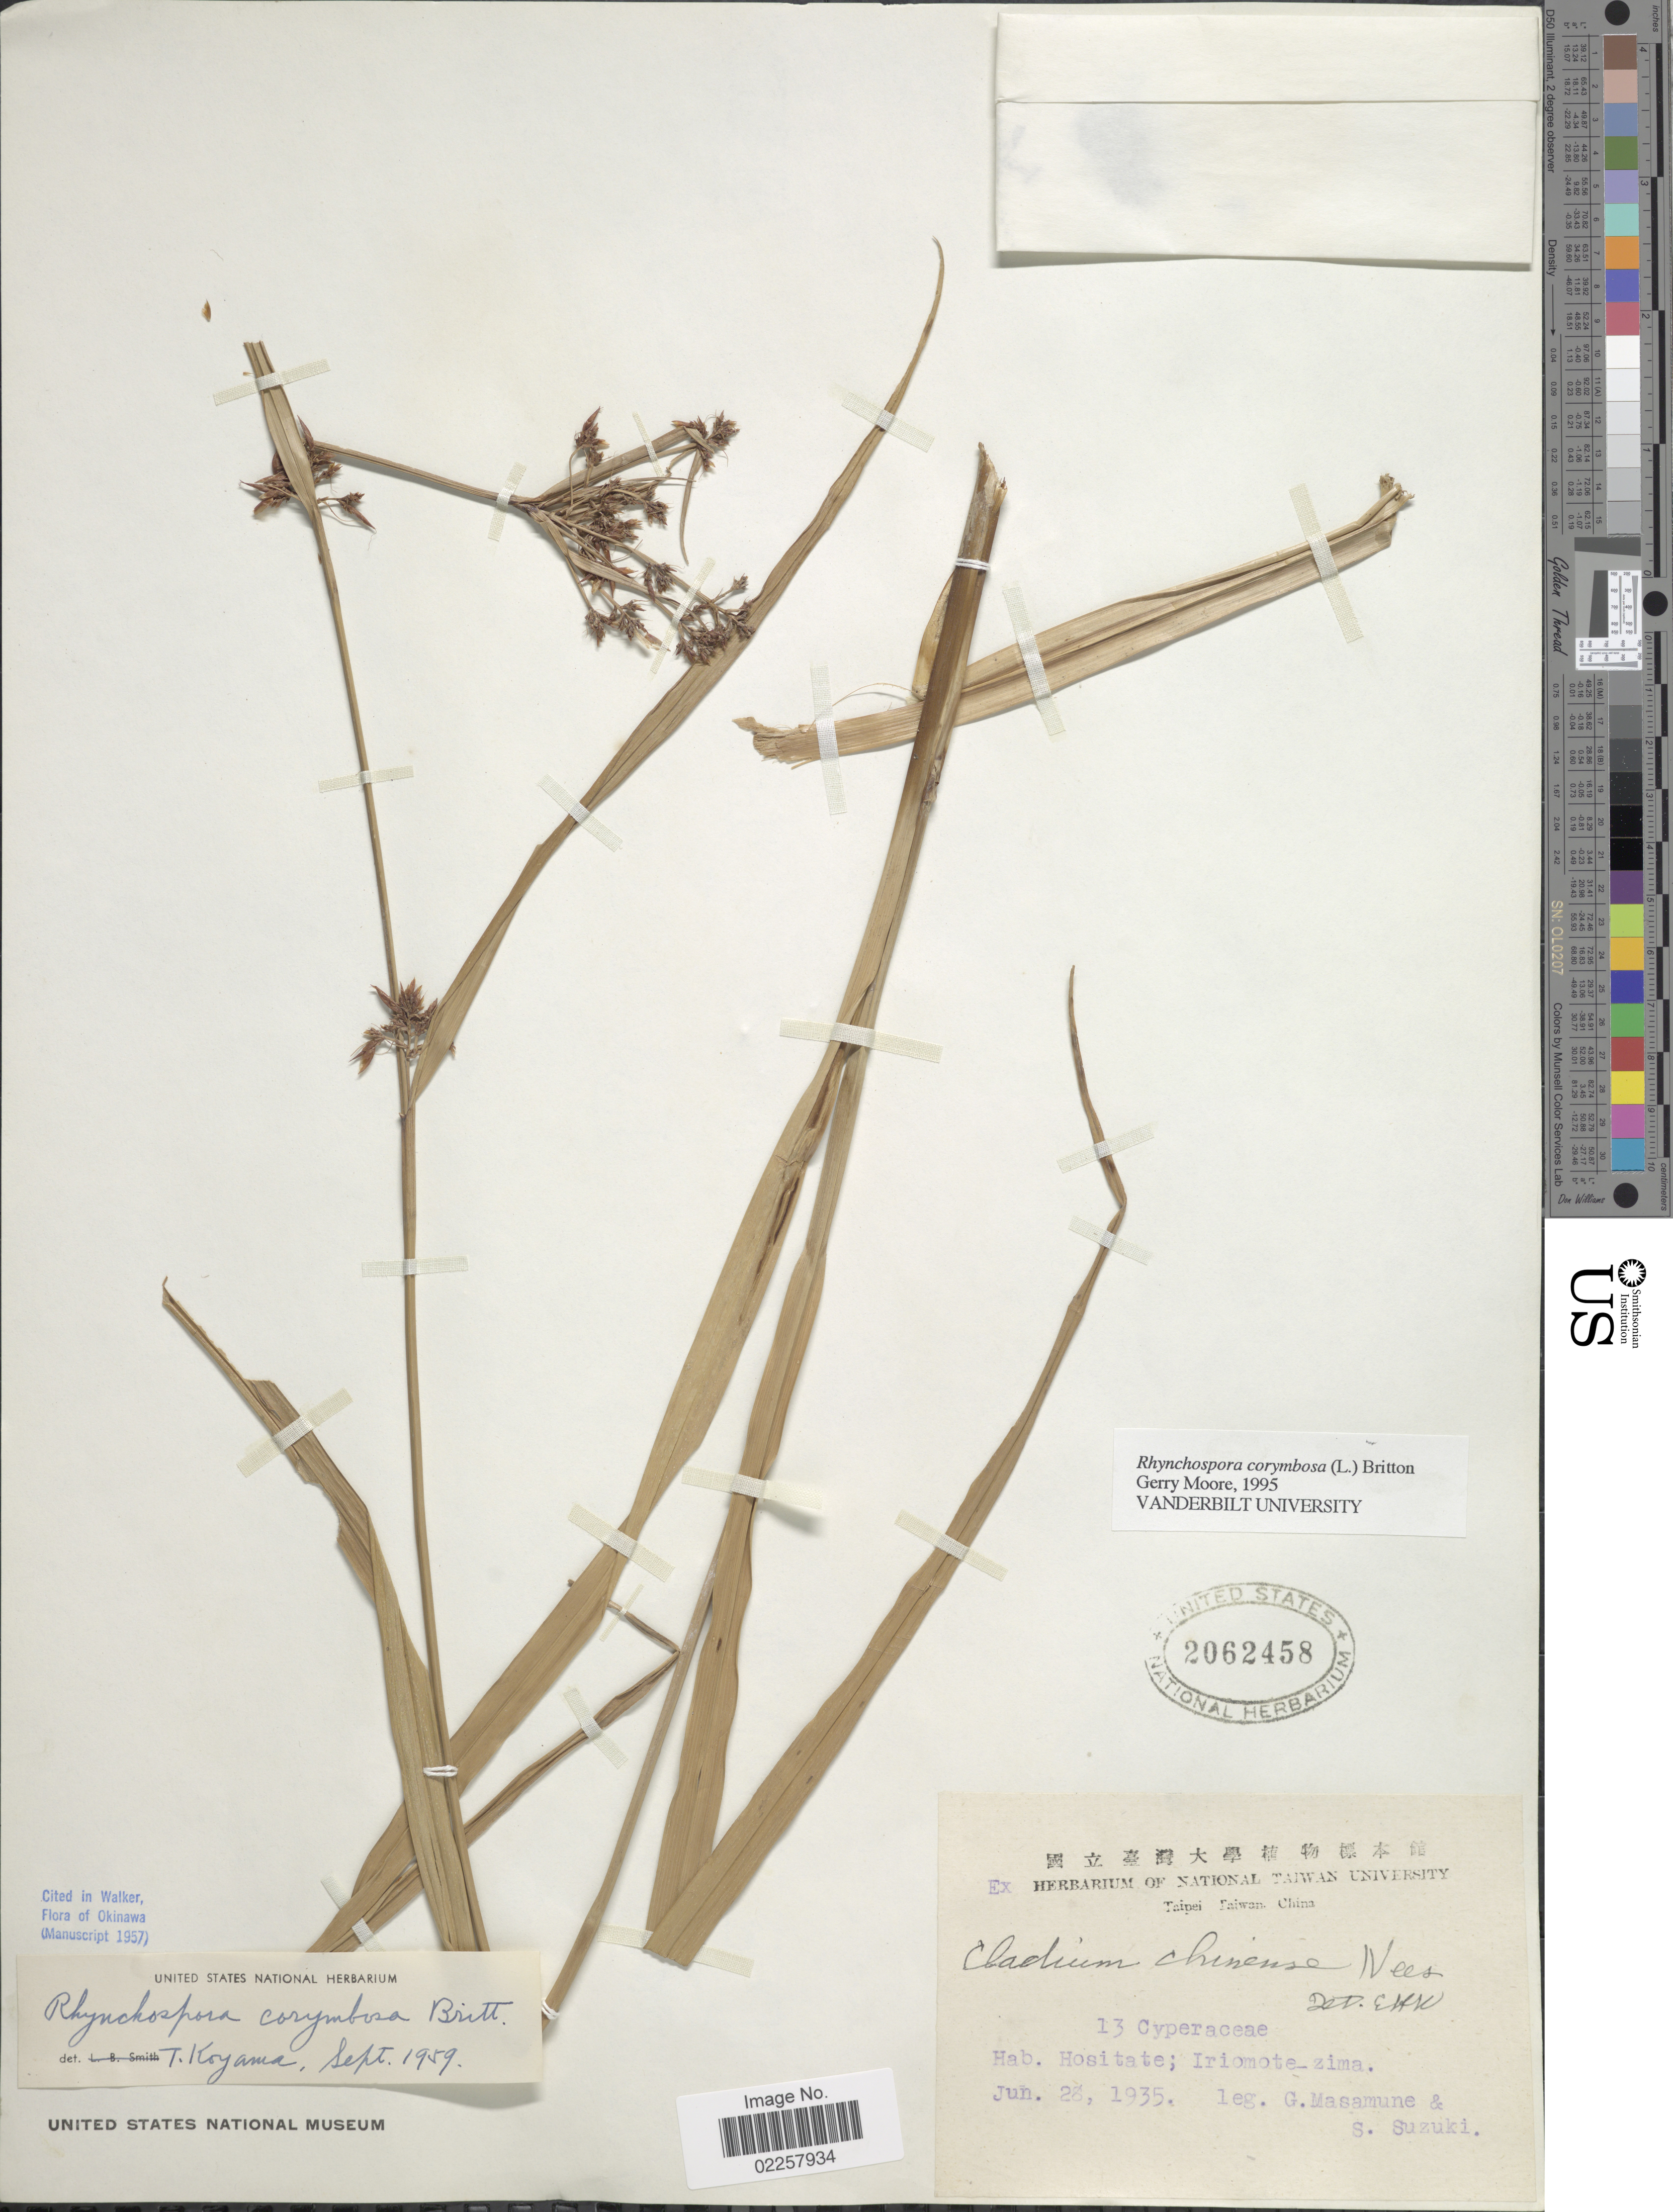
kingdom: Plantae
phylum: Tracheophyta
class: Liliopsida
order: Poales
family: Cyperaceae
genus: Rhynchospora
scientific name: Rhynchospora corymbosa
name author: (L.) Britton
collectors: G. Masamune & S. Suzuki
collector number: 13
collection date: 1935-06-26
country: Japan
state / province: Okinawa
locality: Iriomote-zima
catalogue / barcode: US 2062458